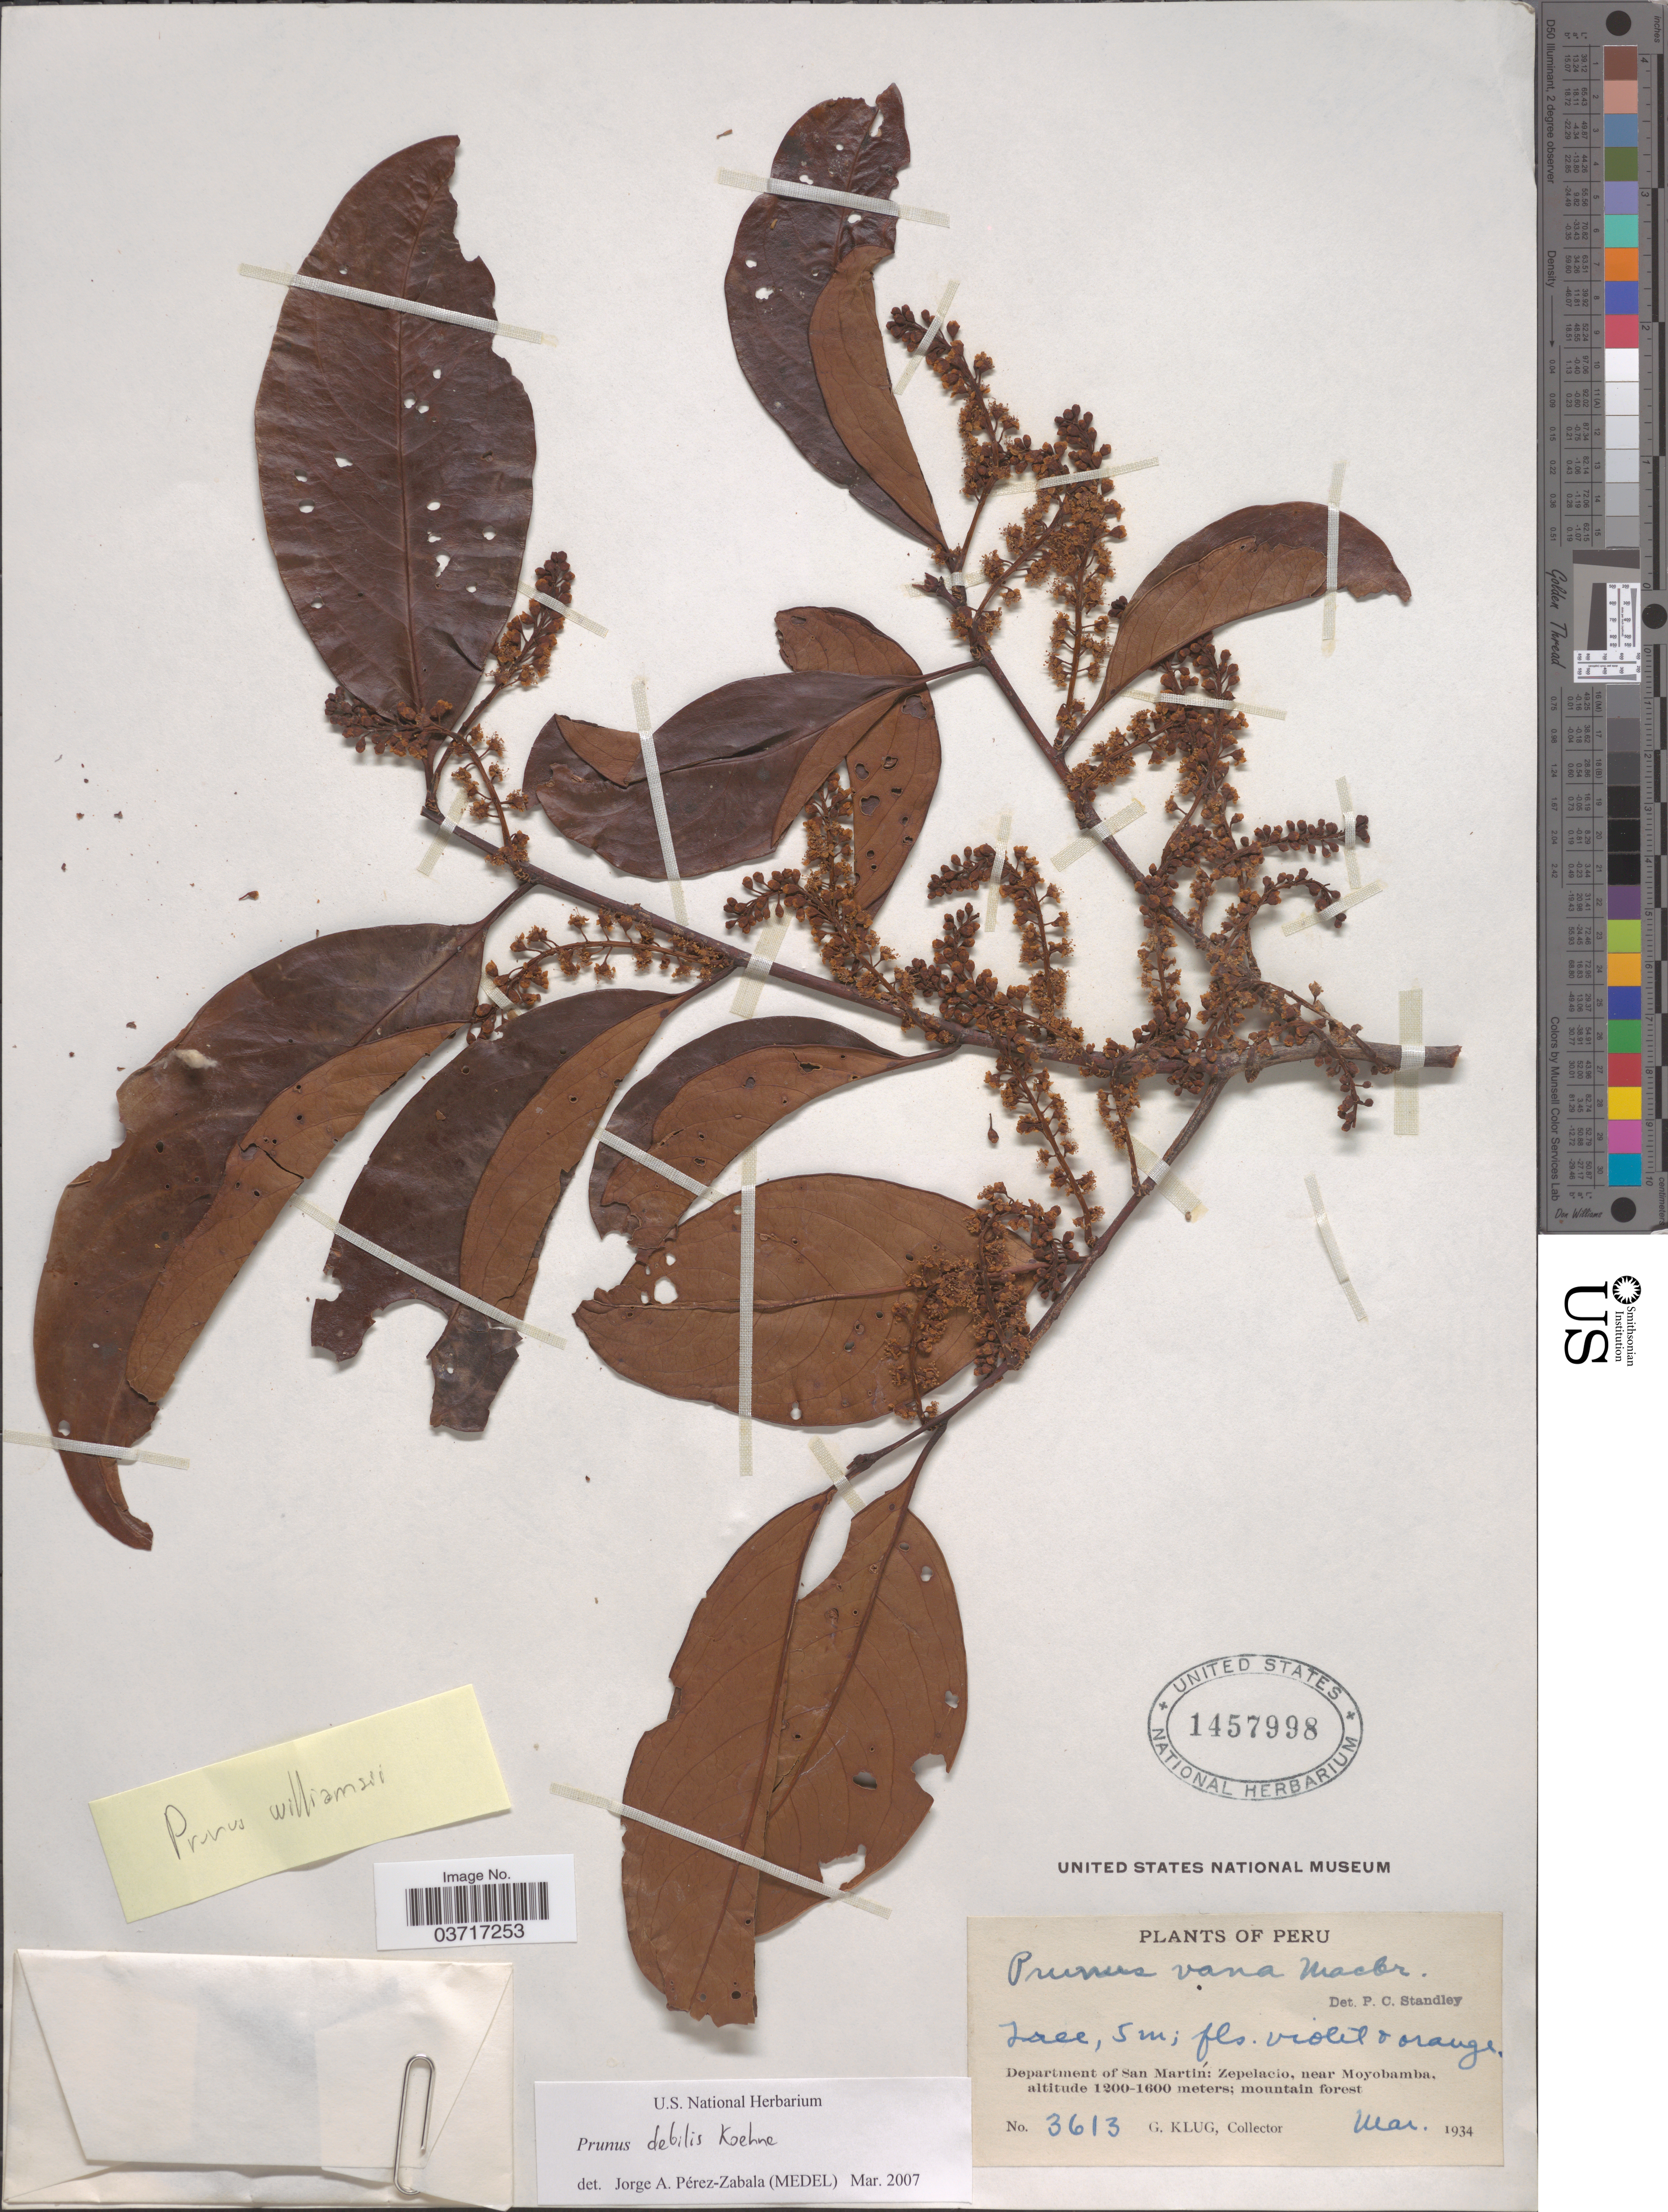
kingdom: Plantae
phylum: Tracheophyta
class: Magnoliopsida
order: Rosales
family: Rosaceae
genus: Prunus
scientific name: Prunus sp.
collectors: G. Klug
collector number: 3613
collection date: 1934-03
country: Peru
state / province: San Martín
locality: Department of San Martín: Zepelacio, near Moyobamba.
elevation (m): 1200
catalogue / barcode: US 1457998